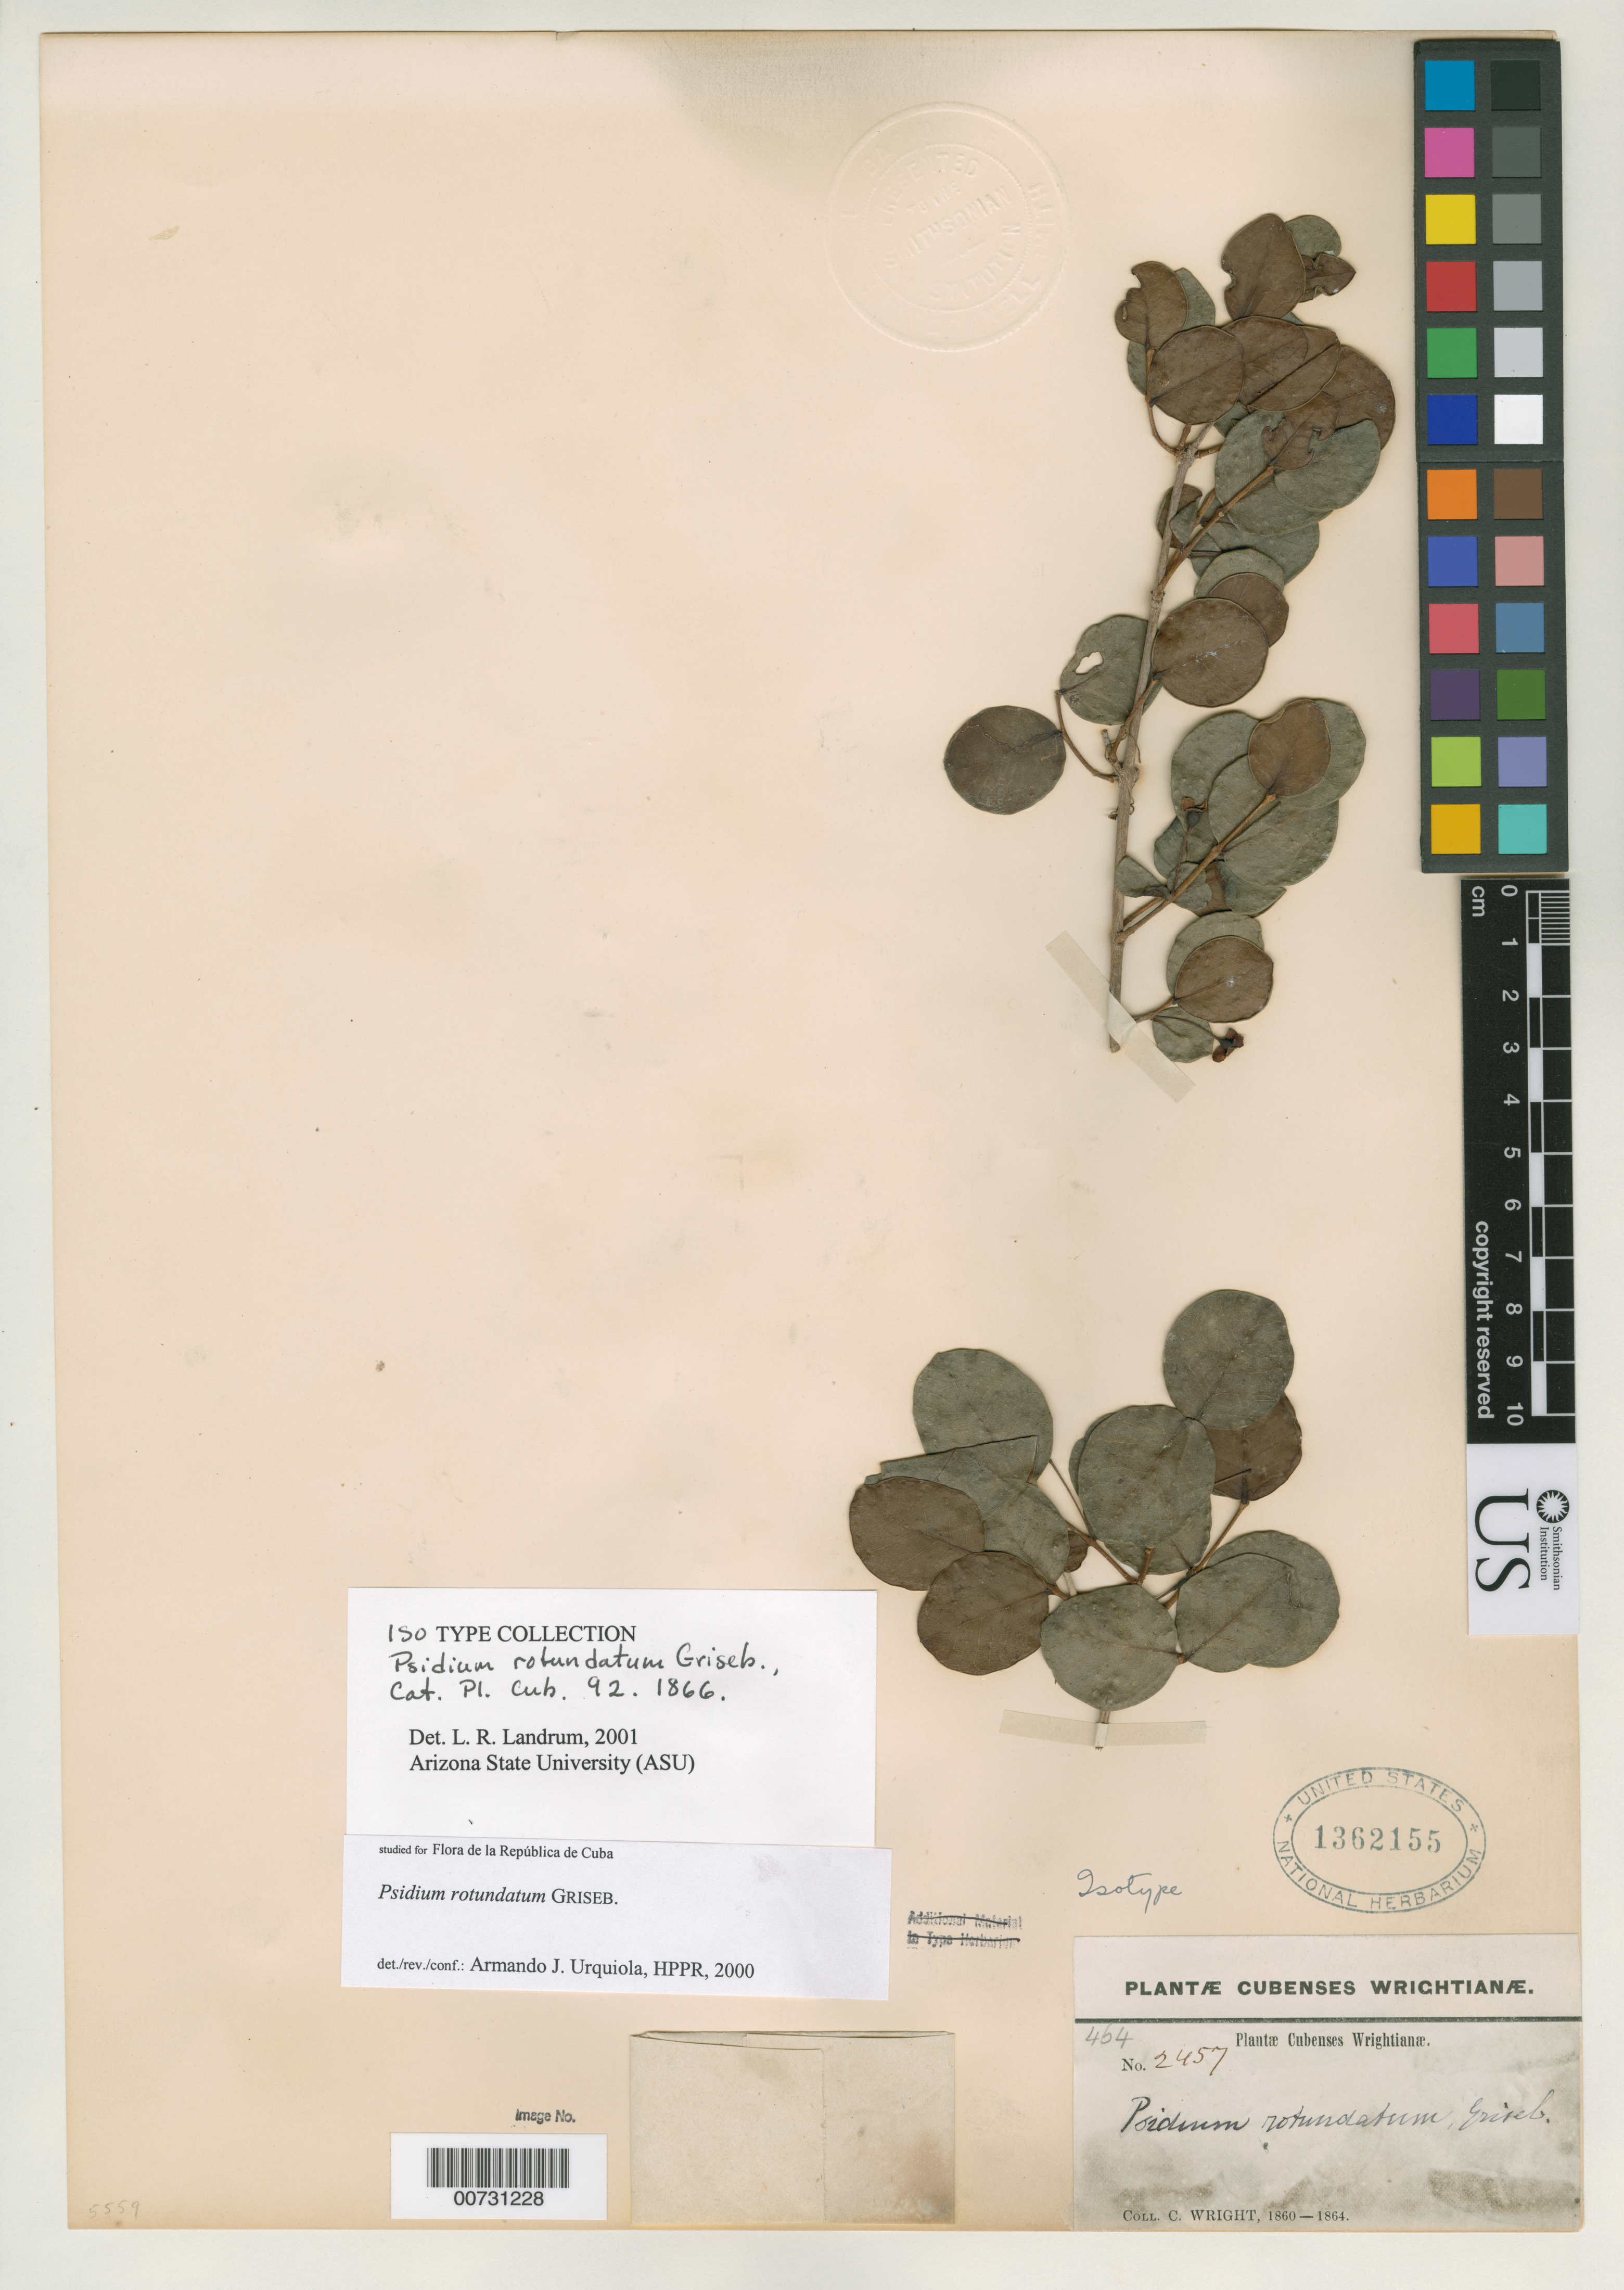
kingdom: Plantae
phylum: Tracheophyta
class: Magnoliopsida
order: Myrtales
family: Myrtaceae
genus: Psidium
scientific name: Psidium rotundatum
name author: Griseb.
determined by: Landrum, L. R.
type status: Isotype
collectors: C. Wright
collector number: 2457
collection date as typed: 1860 to 1864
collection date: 1860/1864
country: Cuba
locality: Specimen without locality. [Protologue: Near Toscano, Manglares.]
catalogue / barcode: US 1362155